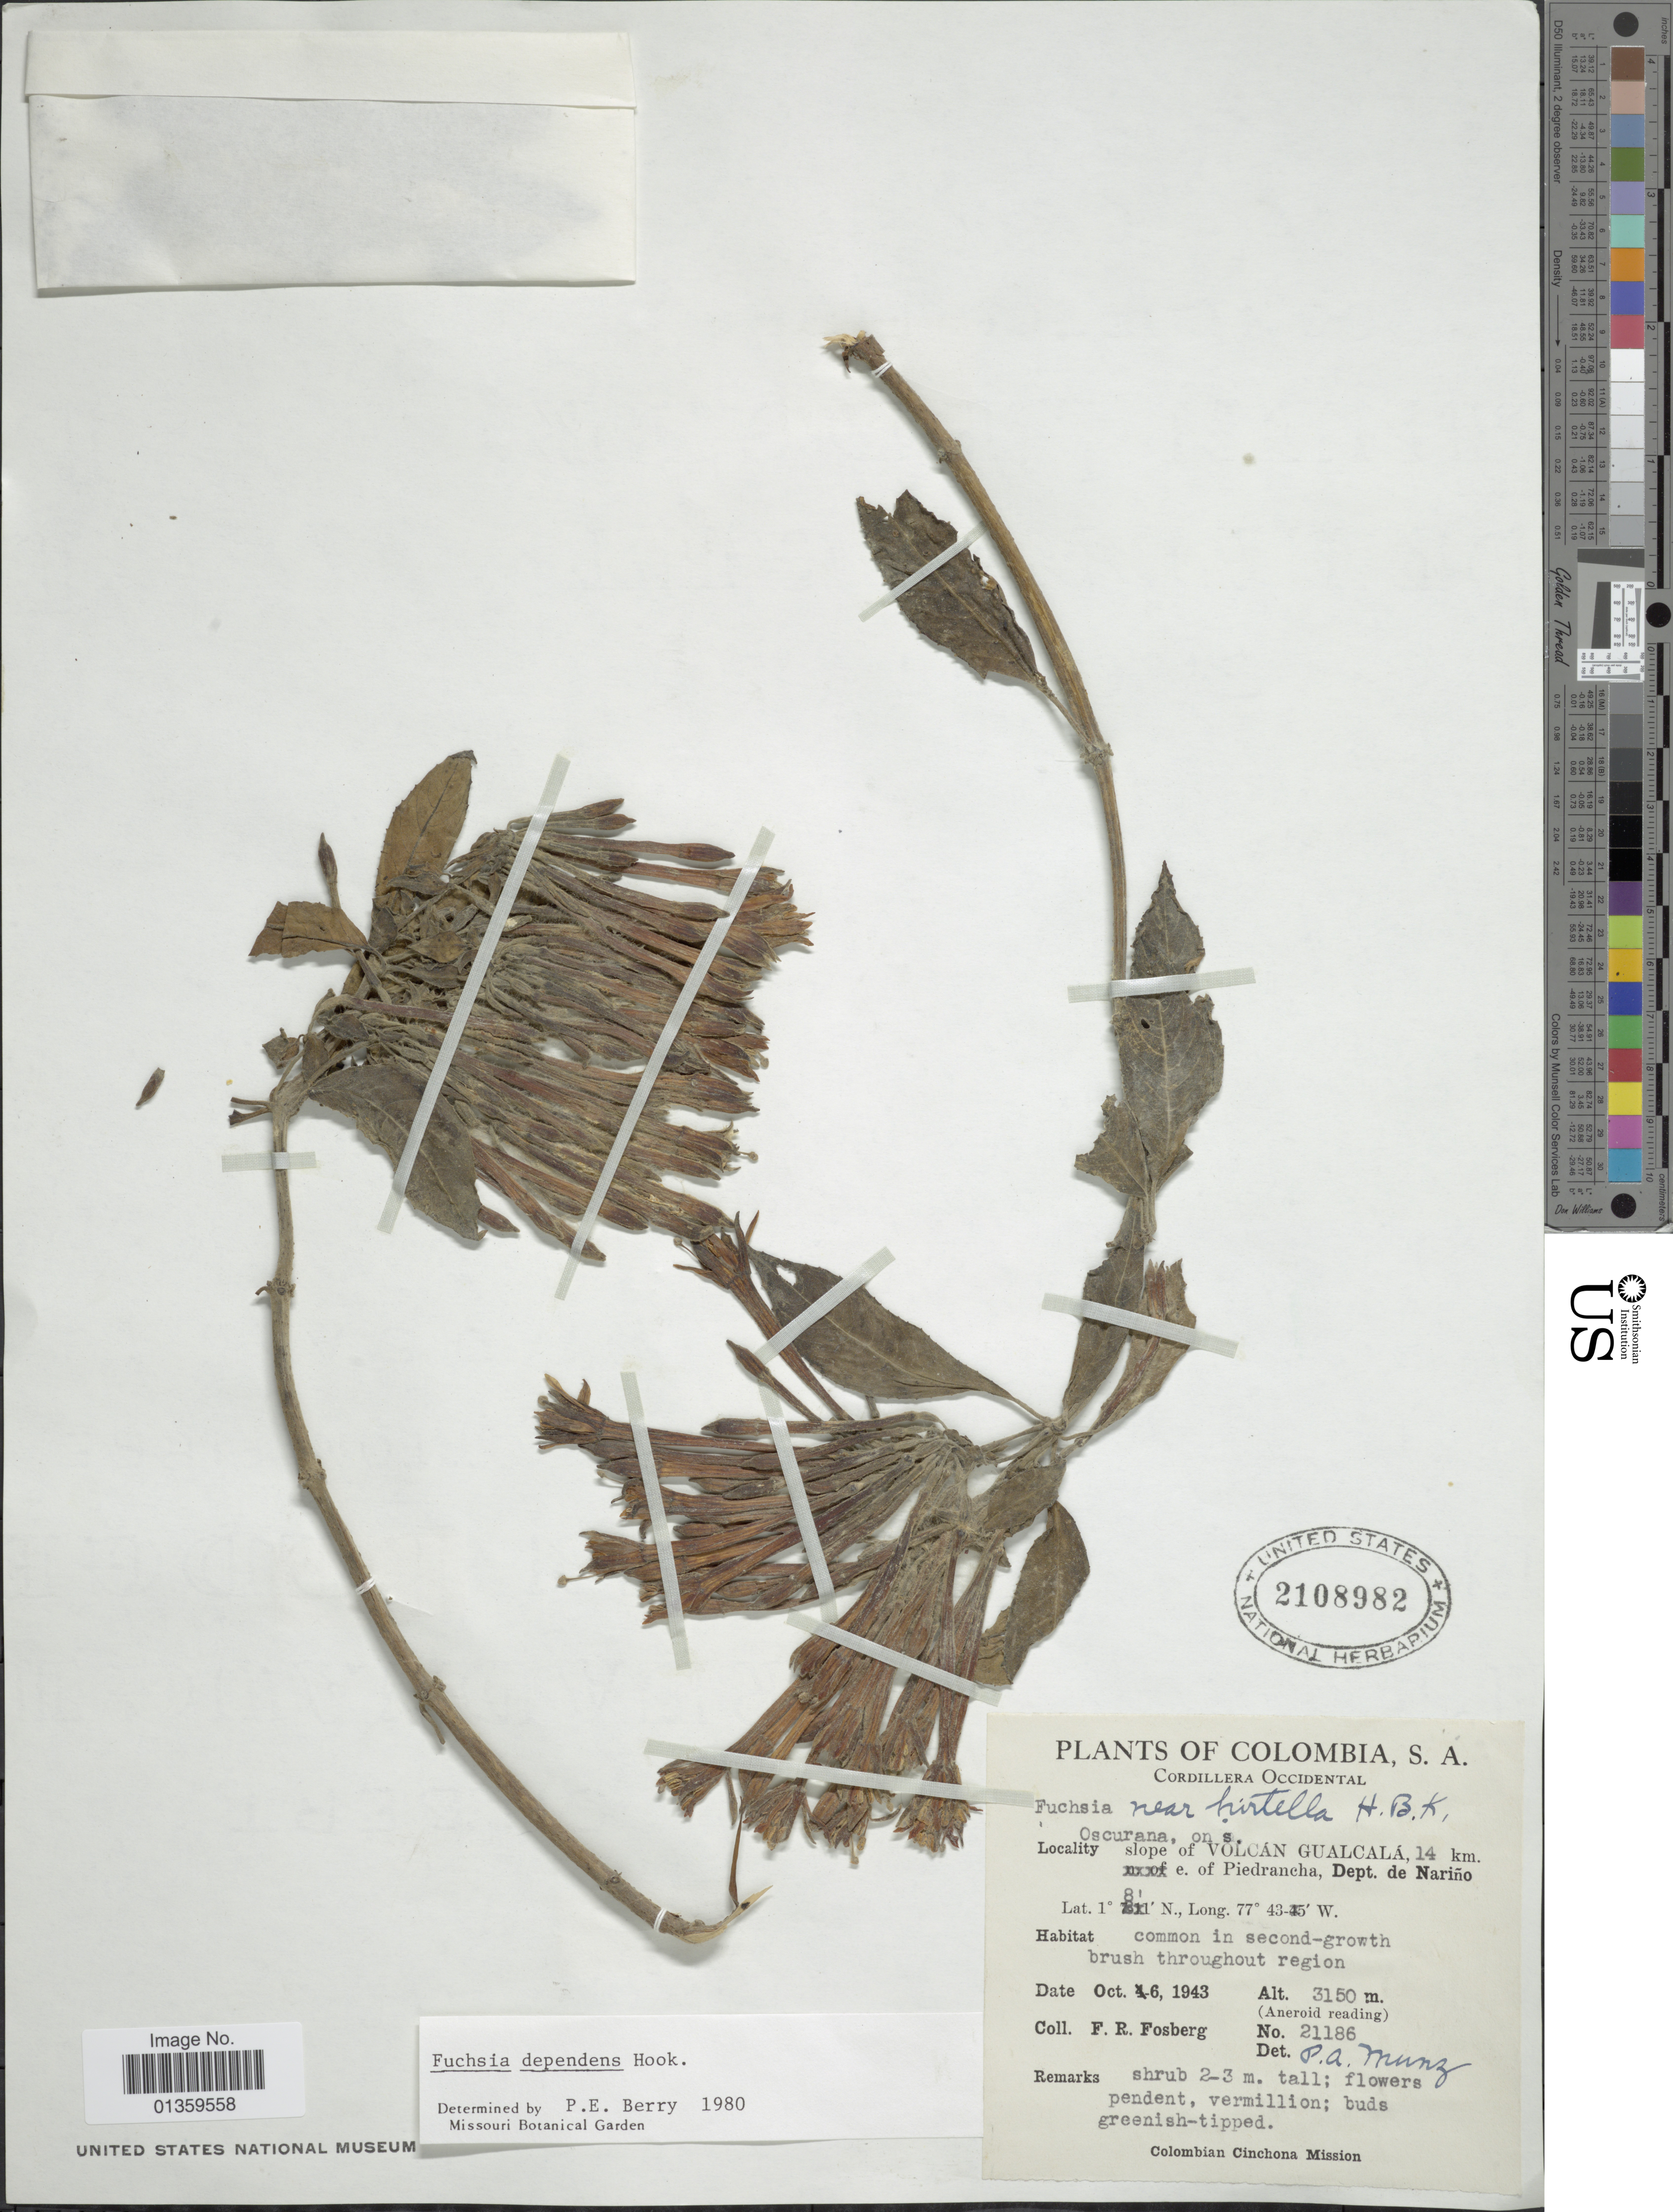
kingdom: Plantae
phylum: Tracheophyta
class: Magnoliopsida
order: Myrtales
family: Onagraceae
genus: Fuchsia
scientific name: Fuchsia dependens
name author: Hook.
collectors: F. R. Fosberg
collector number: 21186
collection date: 1943-10-06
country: Colombia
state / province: Nariño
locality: Cordillera Occidental, slope of Volcán Gualcala, 14 km. e. of Piedrancha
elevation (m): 3150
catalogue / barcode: US 2108982